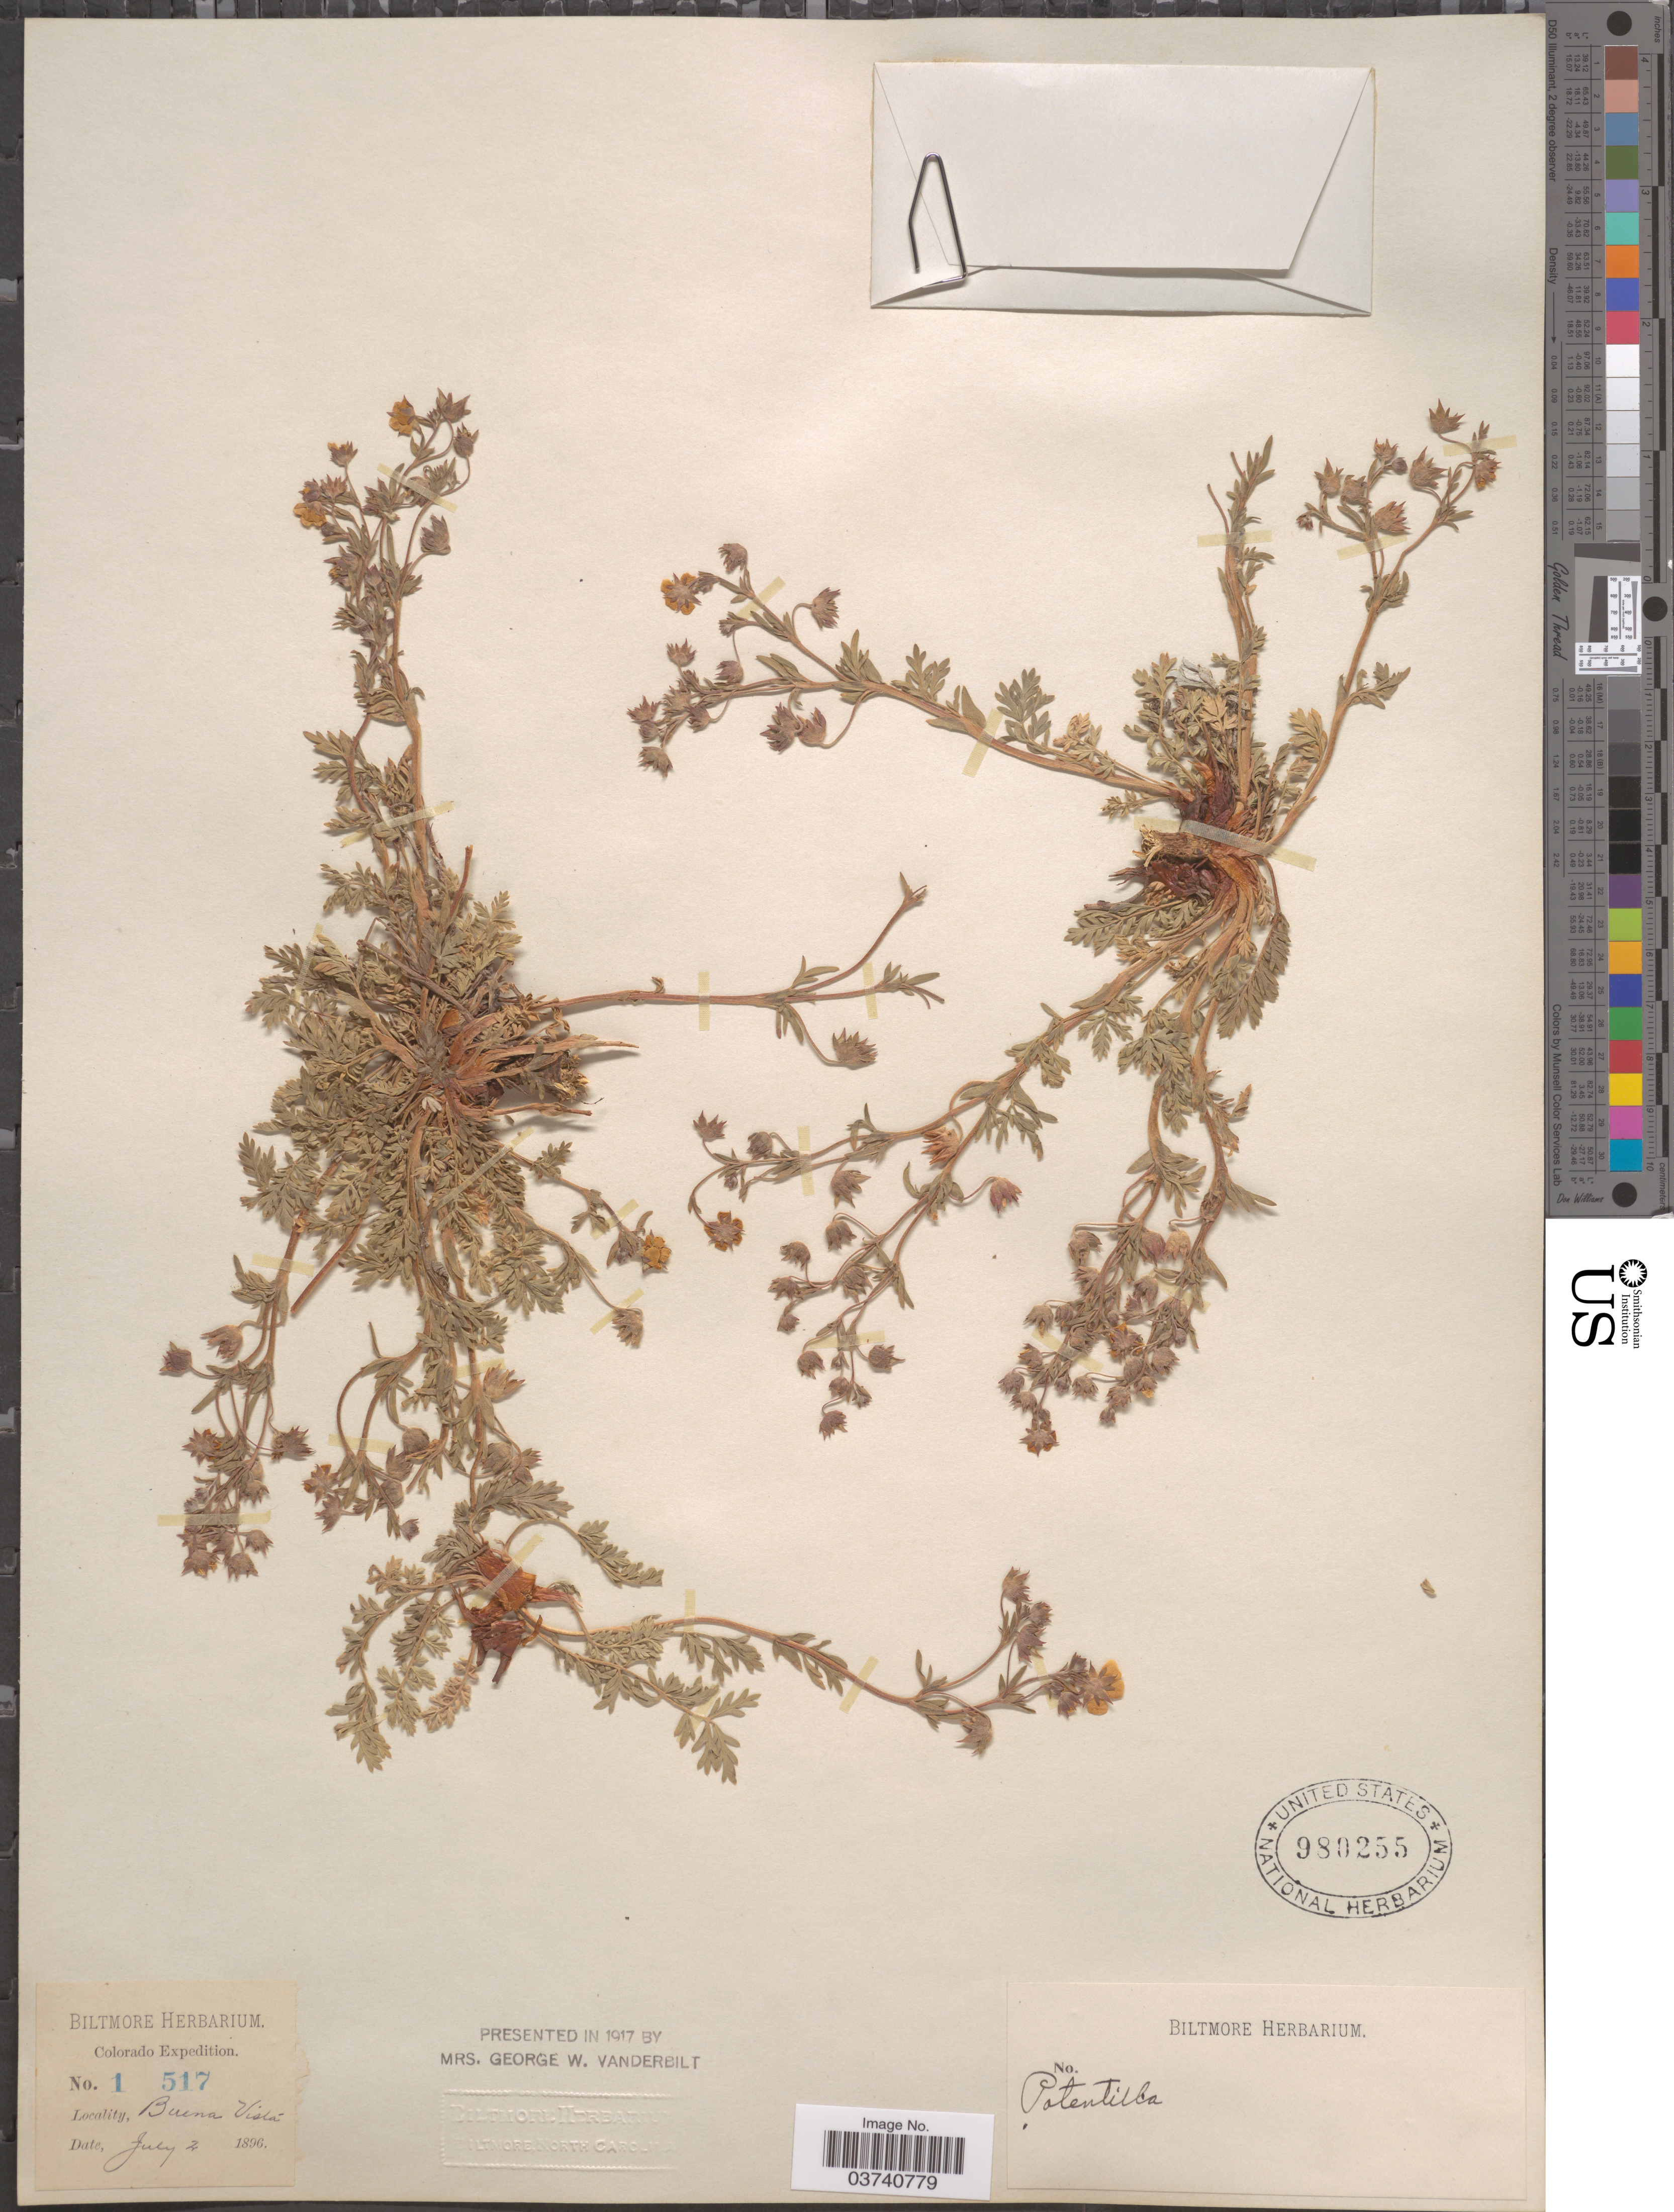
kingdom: Plantae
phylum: Tracheophyta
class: Magnoliopsida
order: Rosales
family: Rosaceae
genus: Potentilla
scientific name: Potentilla plattensis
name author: Nutt.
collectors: ex herb. Biltmore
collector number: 1517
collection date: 1896-07-02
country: United States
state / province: Colorado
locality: Buena Vista.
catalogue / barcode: US 980255